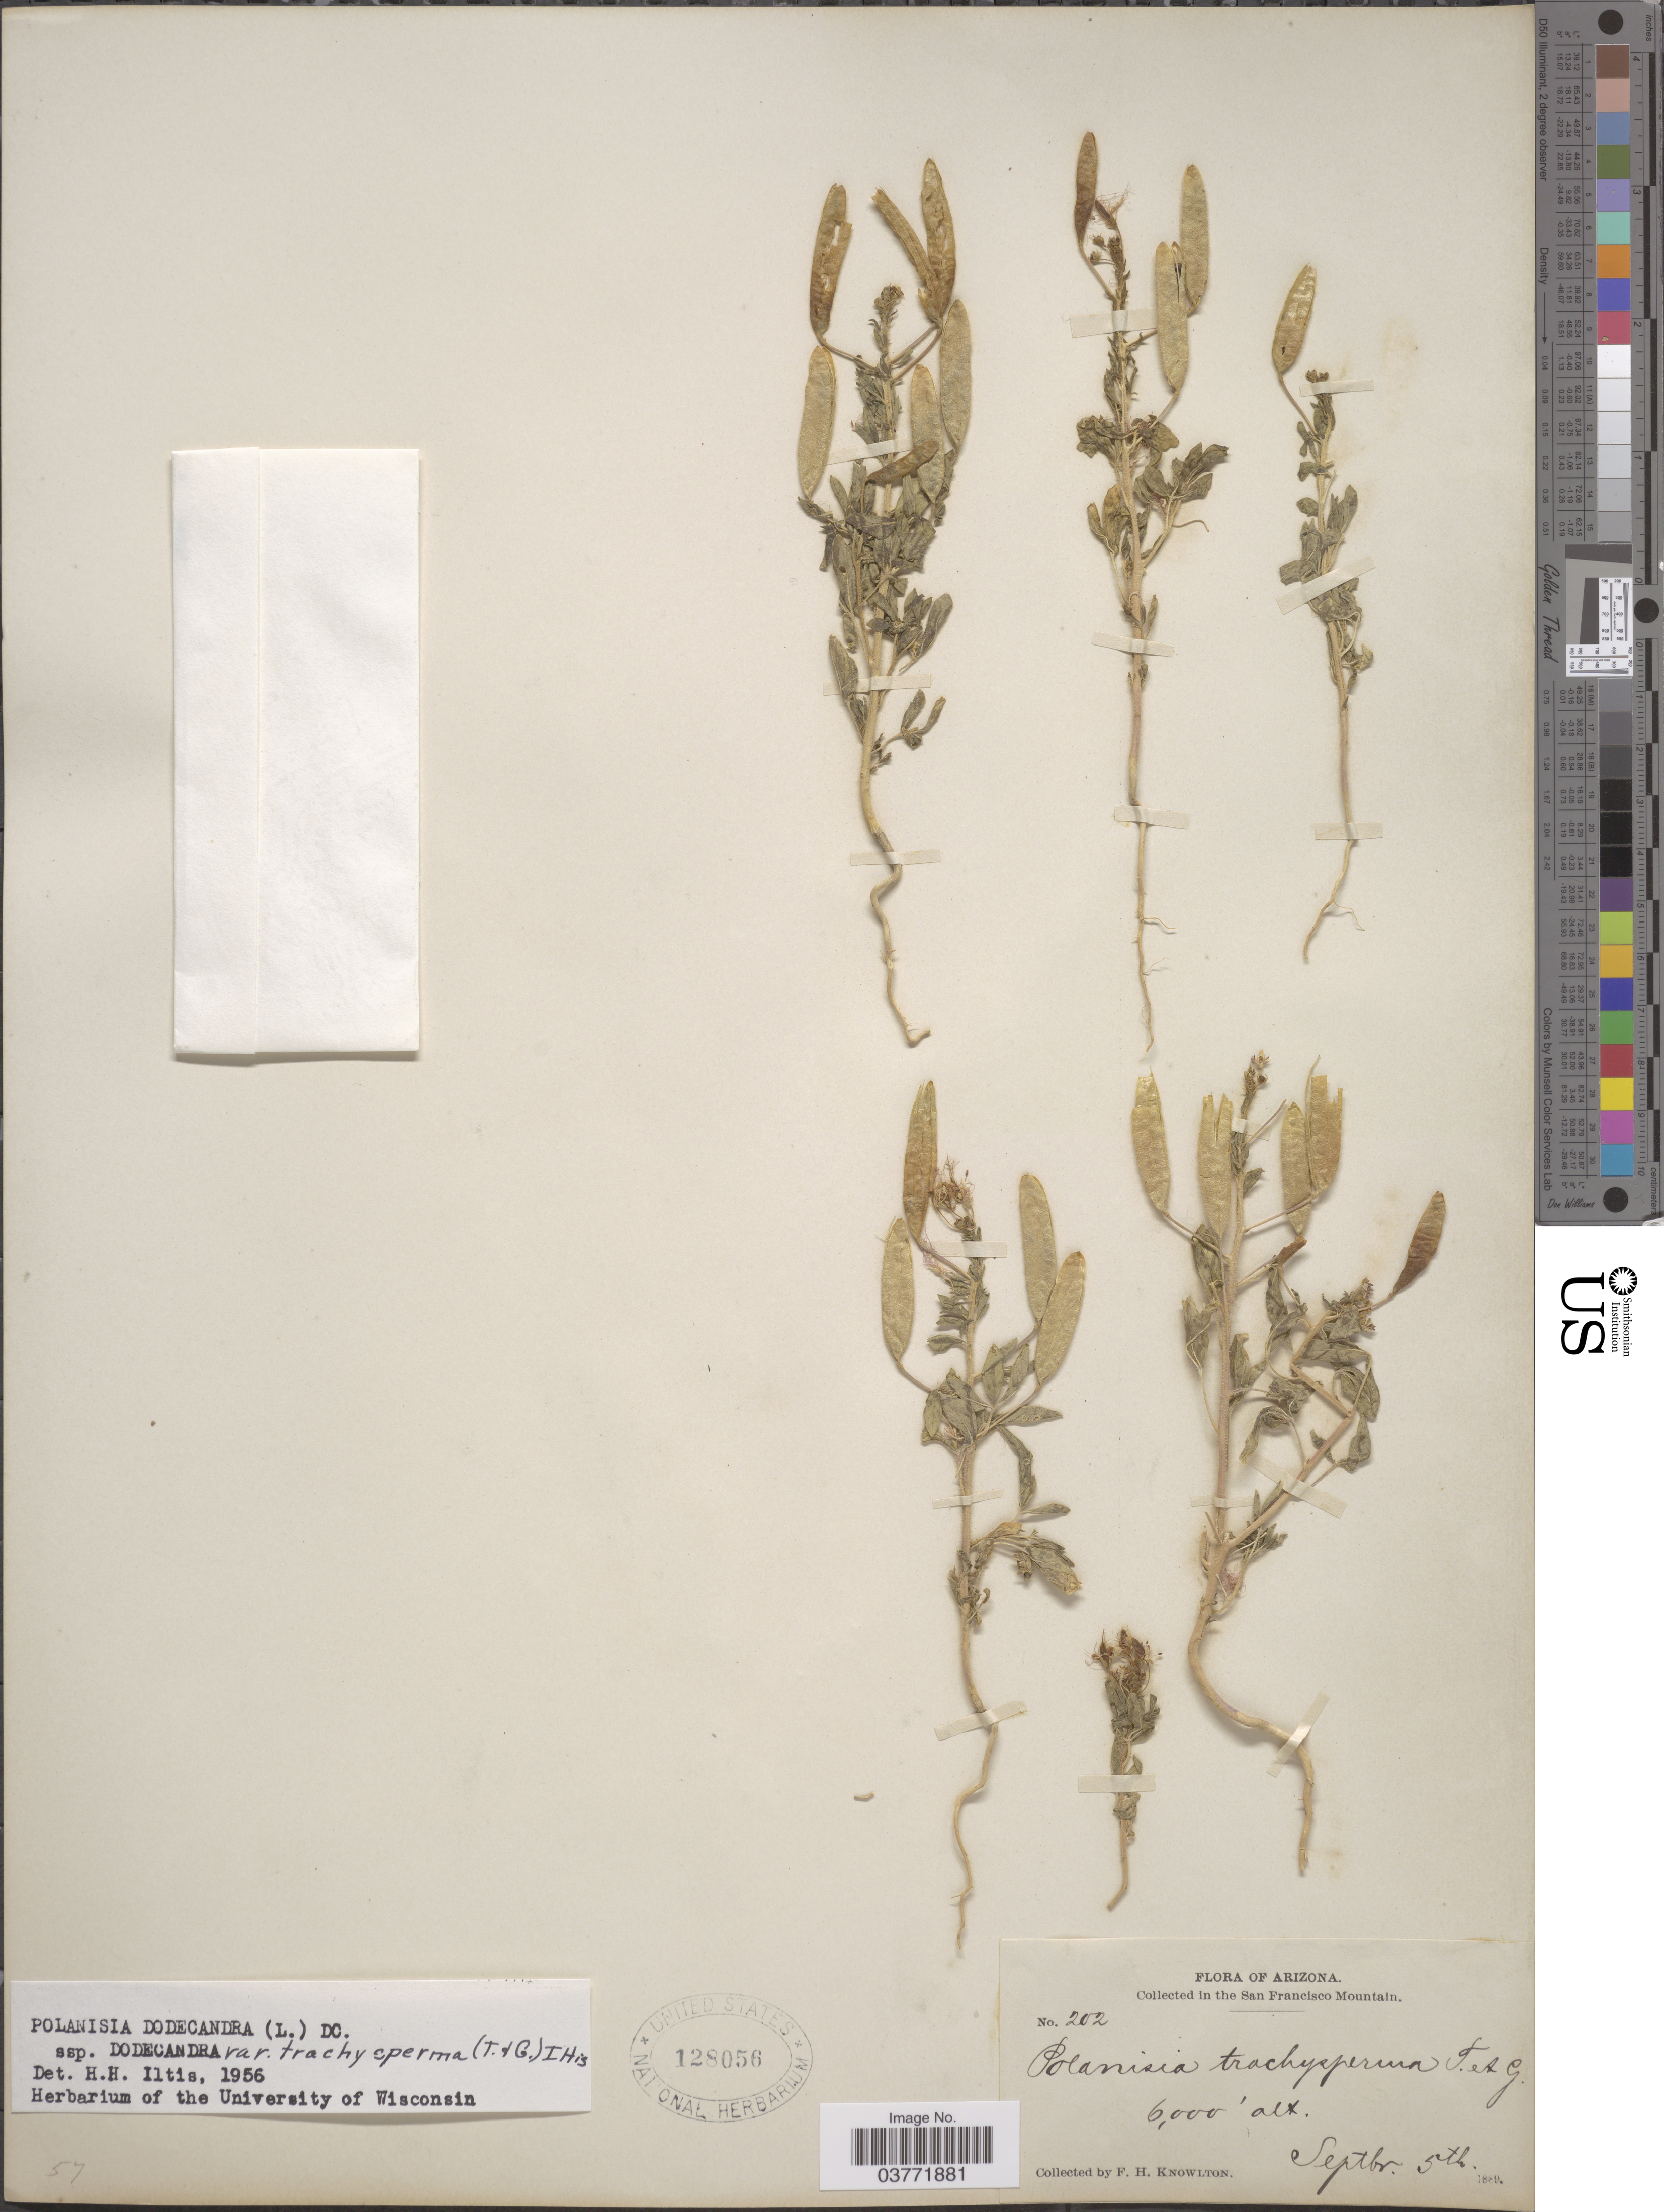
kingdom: Plantae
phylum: Tracheophyta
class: Magnoliopsida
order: Brassicales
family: Cleomaceae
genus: Polanisia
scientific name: Polanisia trachysperma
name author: Torr. & A. Gray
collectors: F. H. Knowlton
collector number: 202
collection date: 1889-09-05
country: United States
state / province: Arizona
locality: San Francisco Mountain.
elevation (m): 1829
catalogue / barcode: US 128056